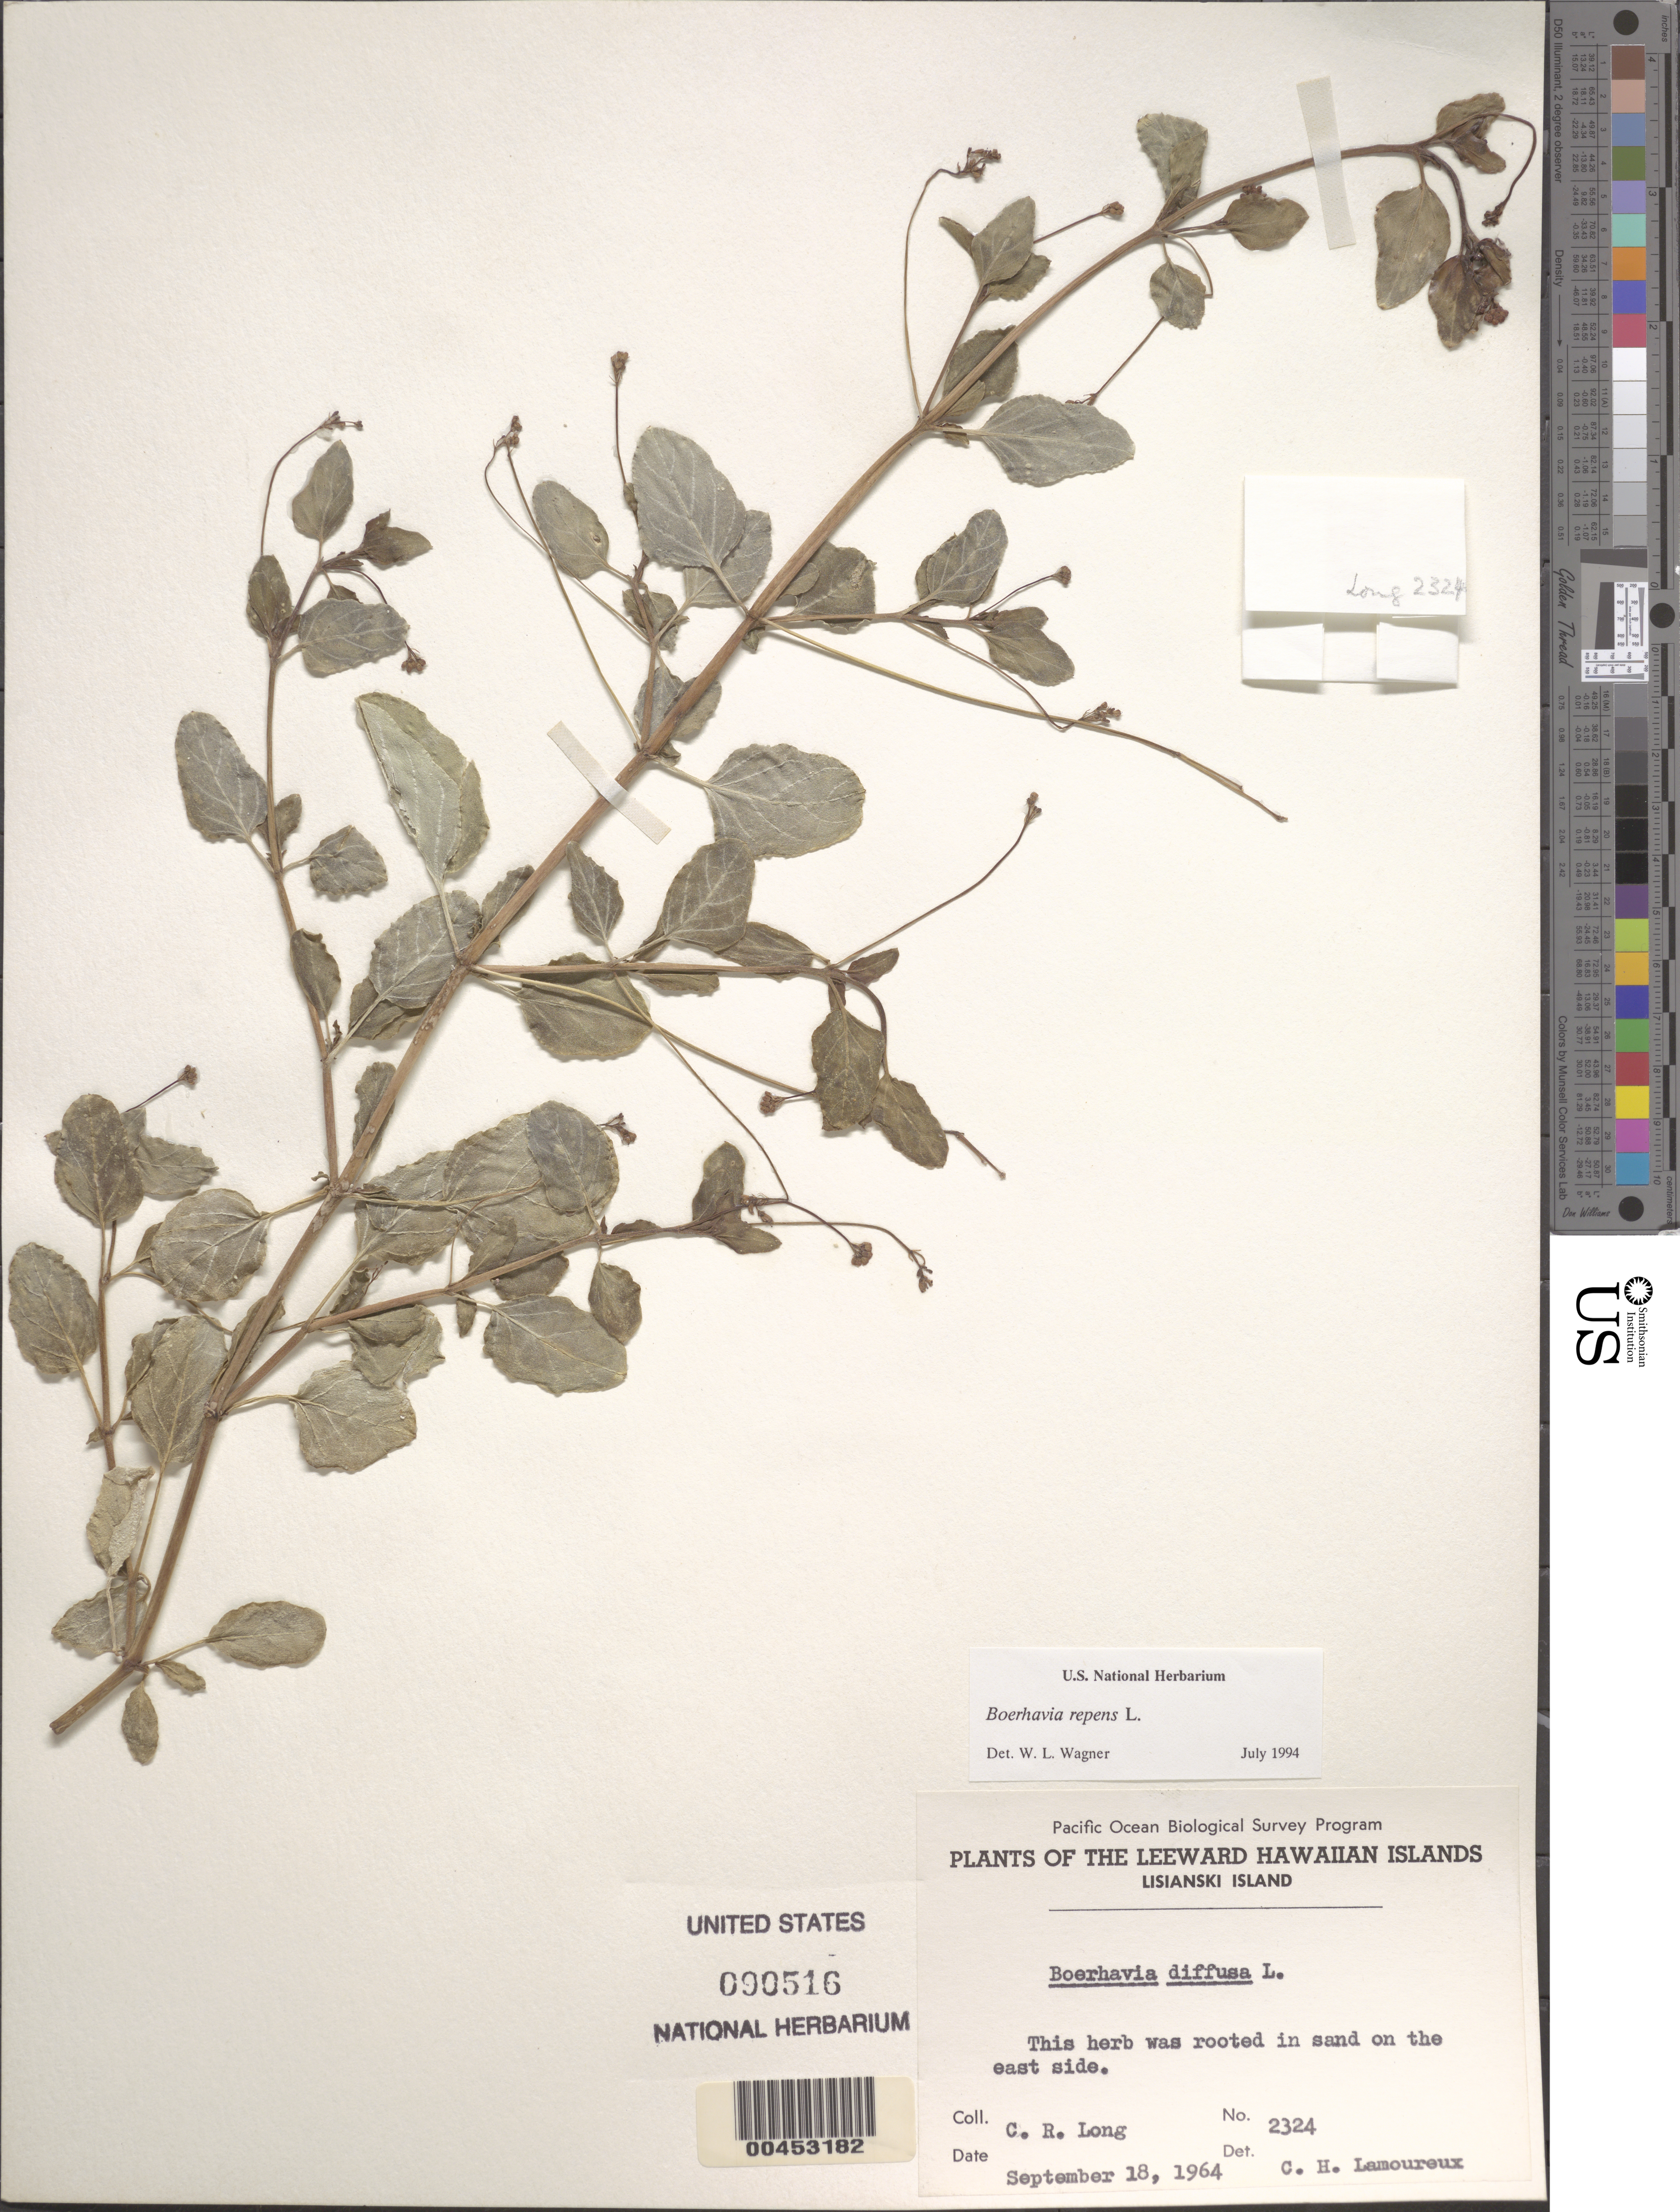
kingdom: Plantae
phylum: Tracheophyta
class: Magnoliopsida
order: Caryophyllales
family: Nyctaginaceae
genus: Boerhavia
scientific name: Boerhavia repens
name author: L.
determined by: Wagner, W. L., (BOT), Smithsonian Institution - National Museum of Natural History (UNITED STATES)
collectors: C. Long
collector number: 2324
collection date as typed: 18 Sep 1964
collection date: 1964-09-18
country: United States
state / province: Hawaii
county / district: Honolulu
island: Lisianski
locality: On the E side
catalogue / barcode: US 90516